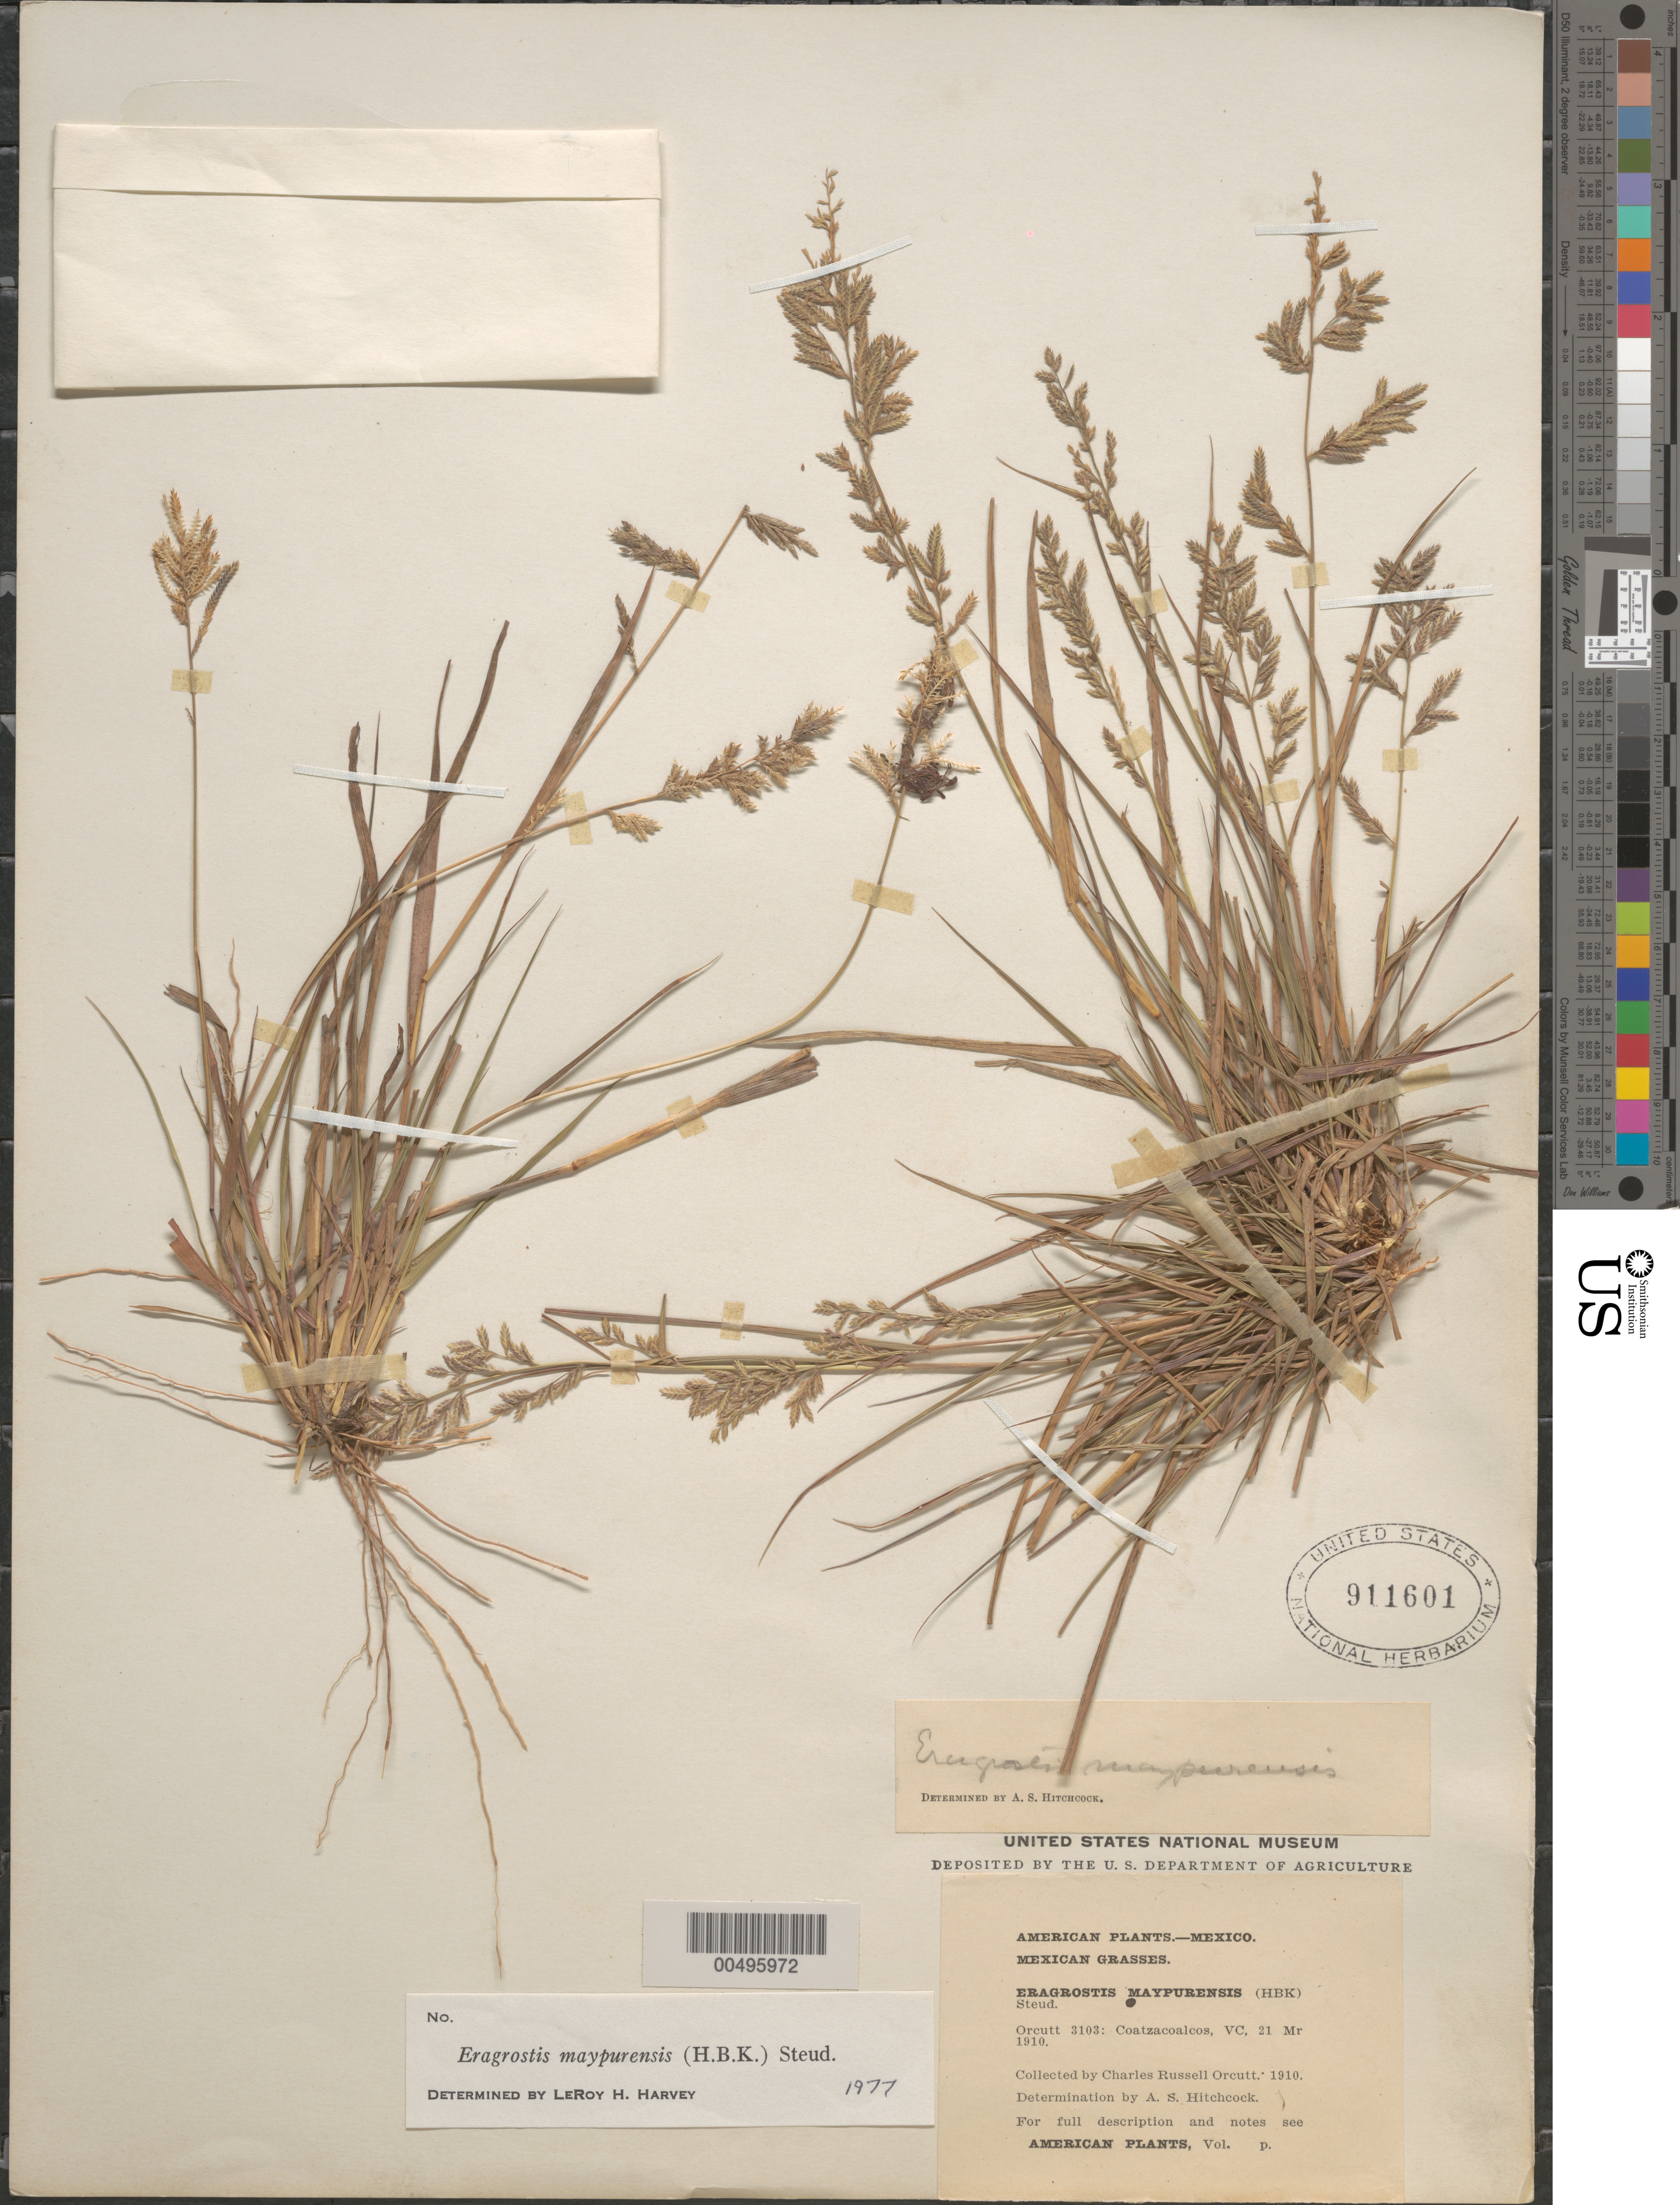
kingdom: Plantae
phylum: Tracheophyta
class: Liliopsida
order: Poales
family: Poaceae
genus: Eragrostis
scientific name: Eragrostis maypurensis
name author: (Kunth) Steud.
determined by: Harvey, L. H.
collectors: C. R. Orcutt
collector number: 3103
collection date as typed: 21 Mar 1910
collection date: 1910-03-21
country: Mexico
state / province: Veracruz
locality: Coatzacoalcos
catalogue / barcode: US 911601